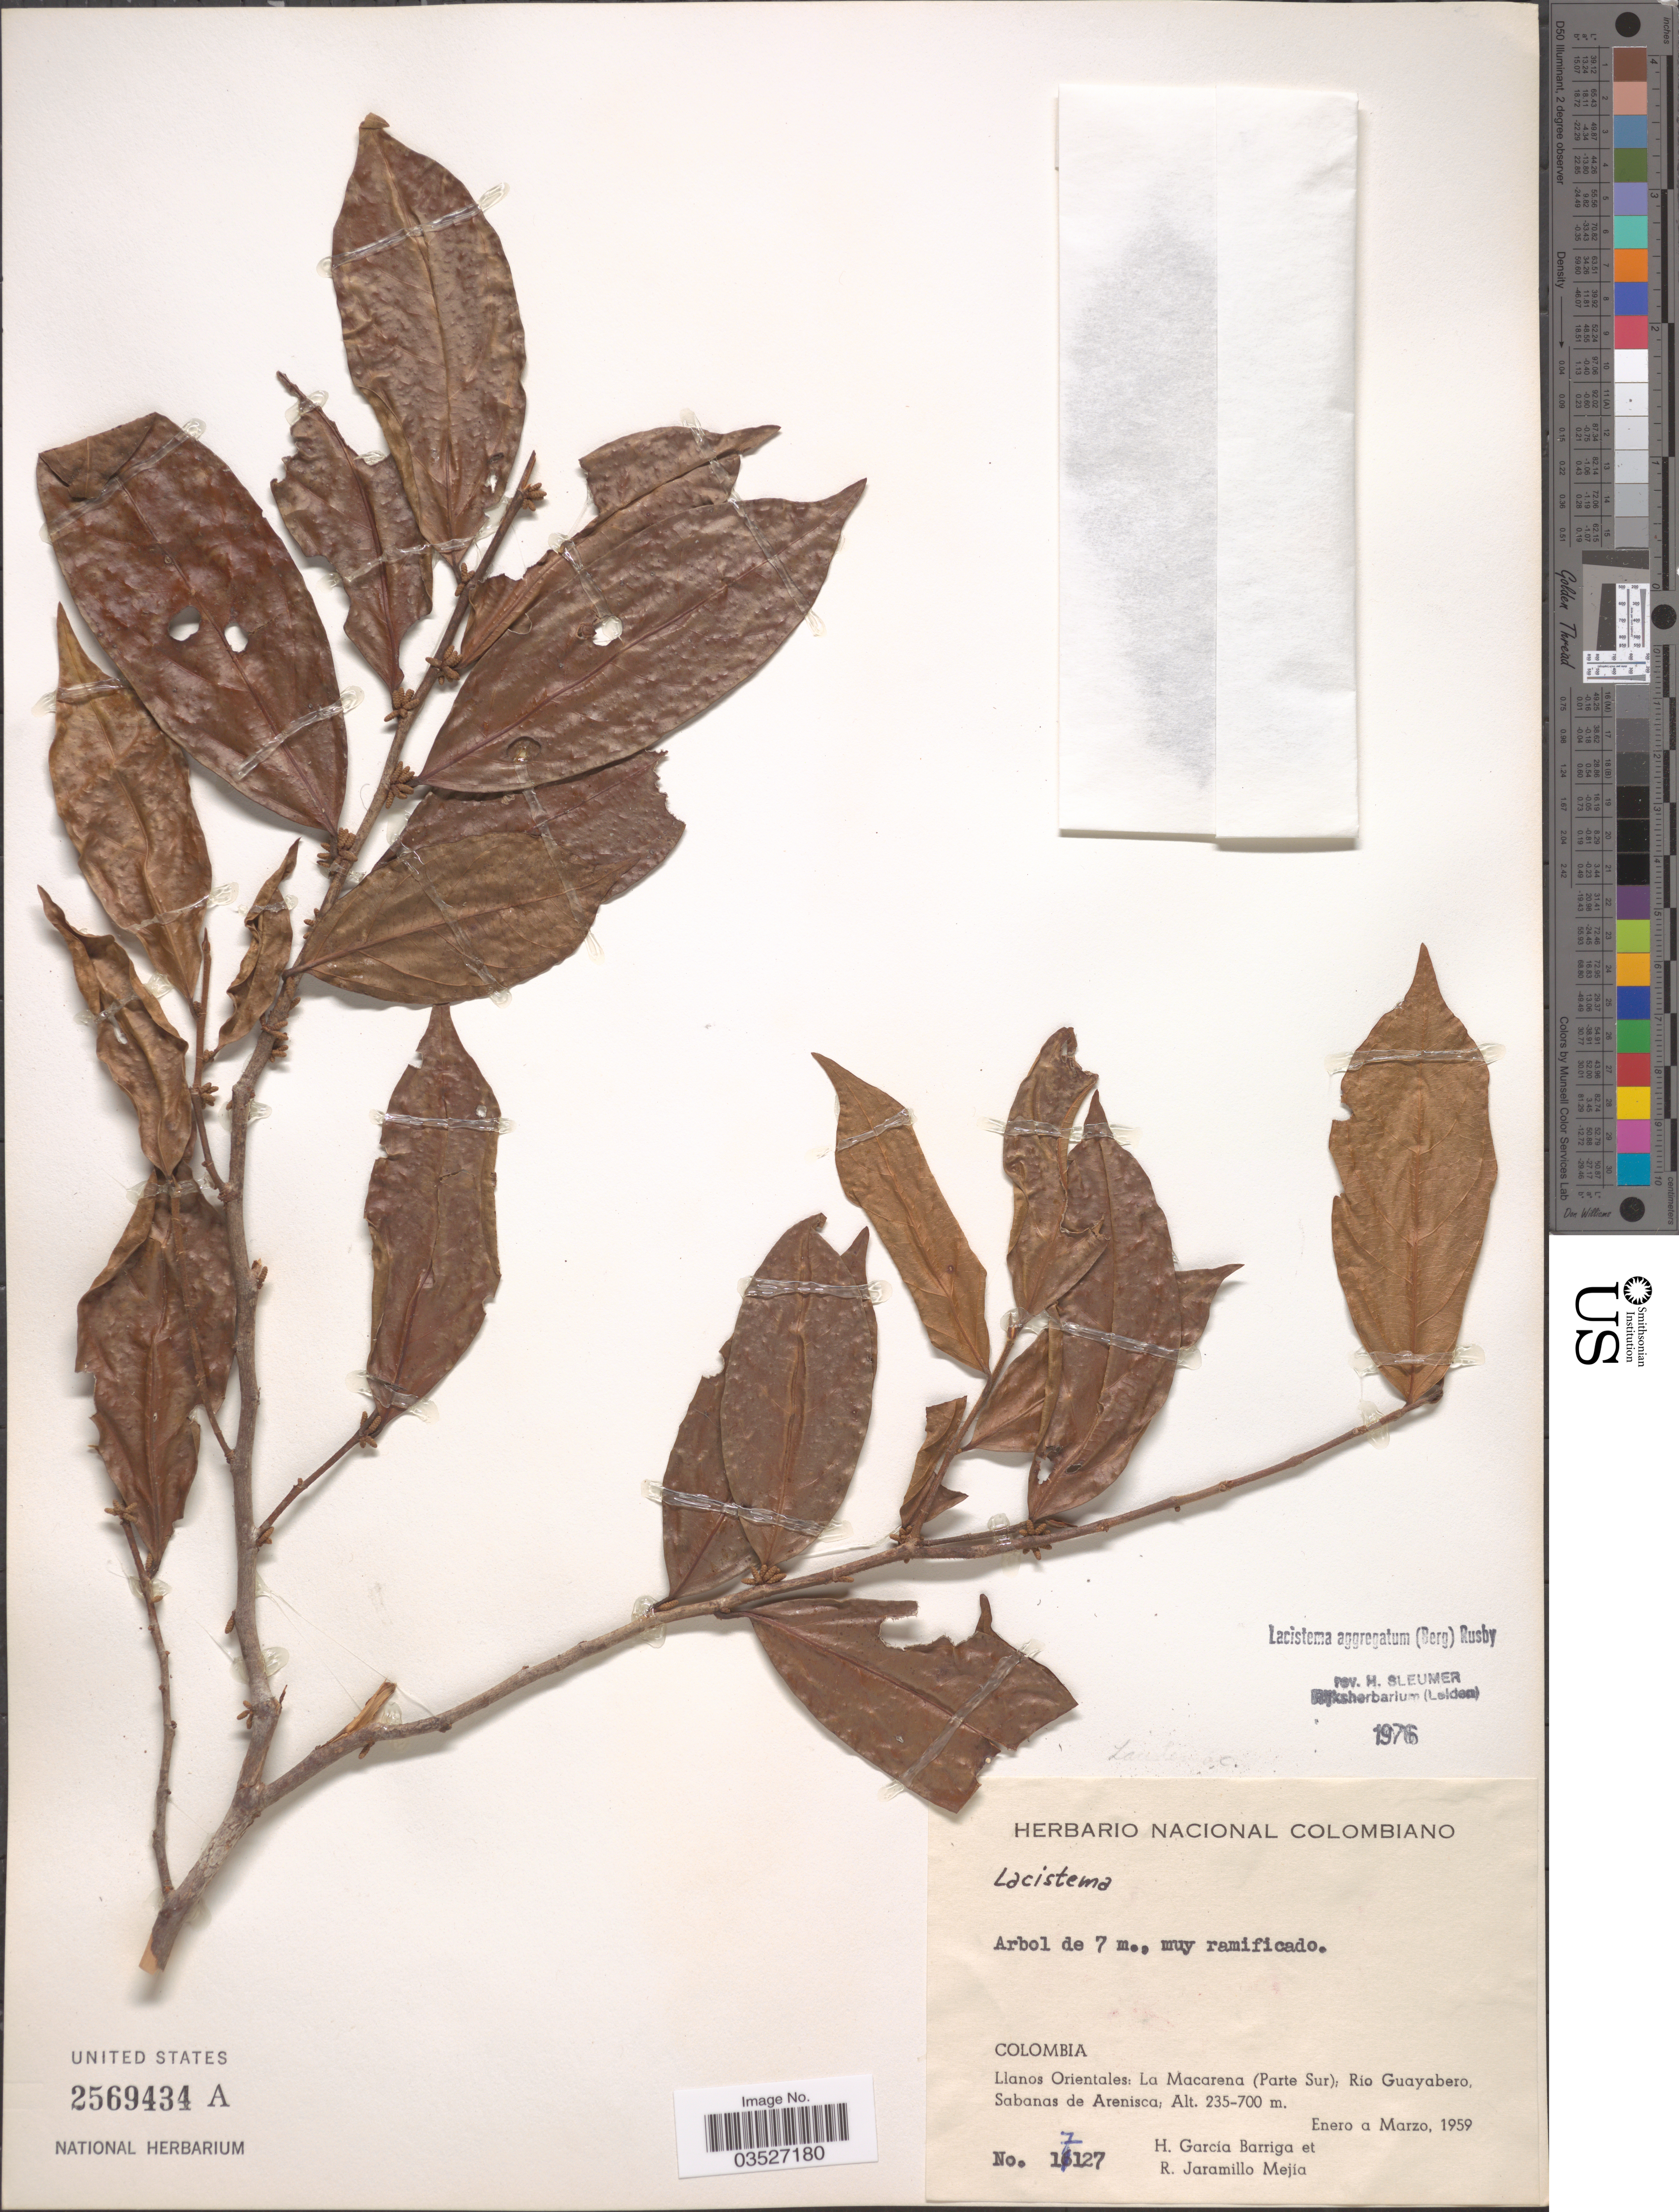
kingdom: Plantae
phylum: Tracheophyta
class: Magnoliopsida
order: Malpighiales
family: Lacistemataceae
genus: Lacistema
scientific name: Lacistema aggregatum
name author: (P.J. Bergius) Rusby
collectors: H. García Barriga & R. Jaramillo M.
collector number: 17127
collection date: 1959-01/1959-03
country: Colombia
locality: Llanos Orientales: La Macarena (Parte Sur): Río Guayabero, Sabanas de Arenisca.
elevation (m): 235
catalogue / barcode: US 2569434A